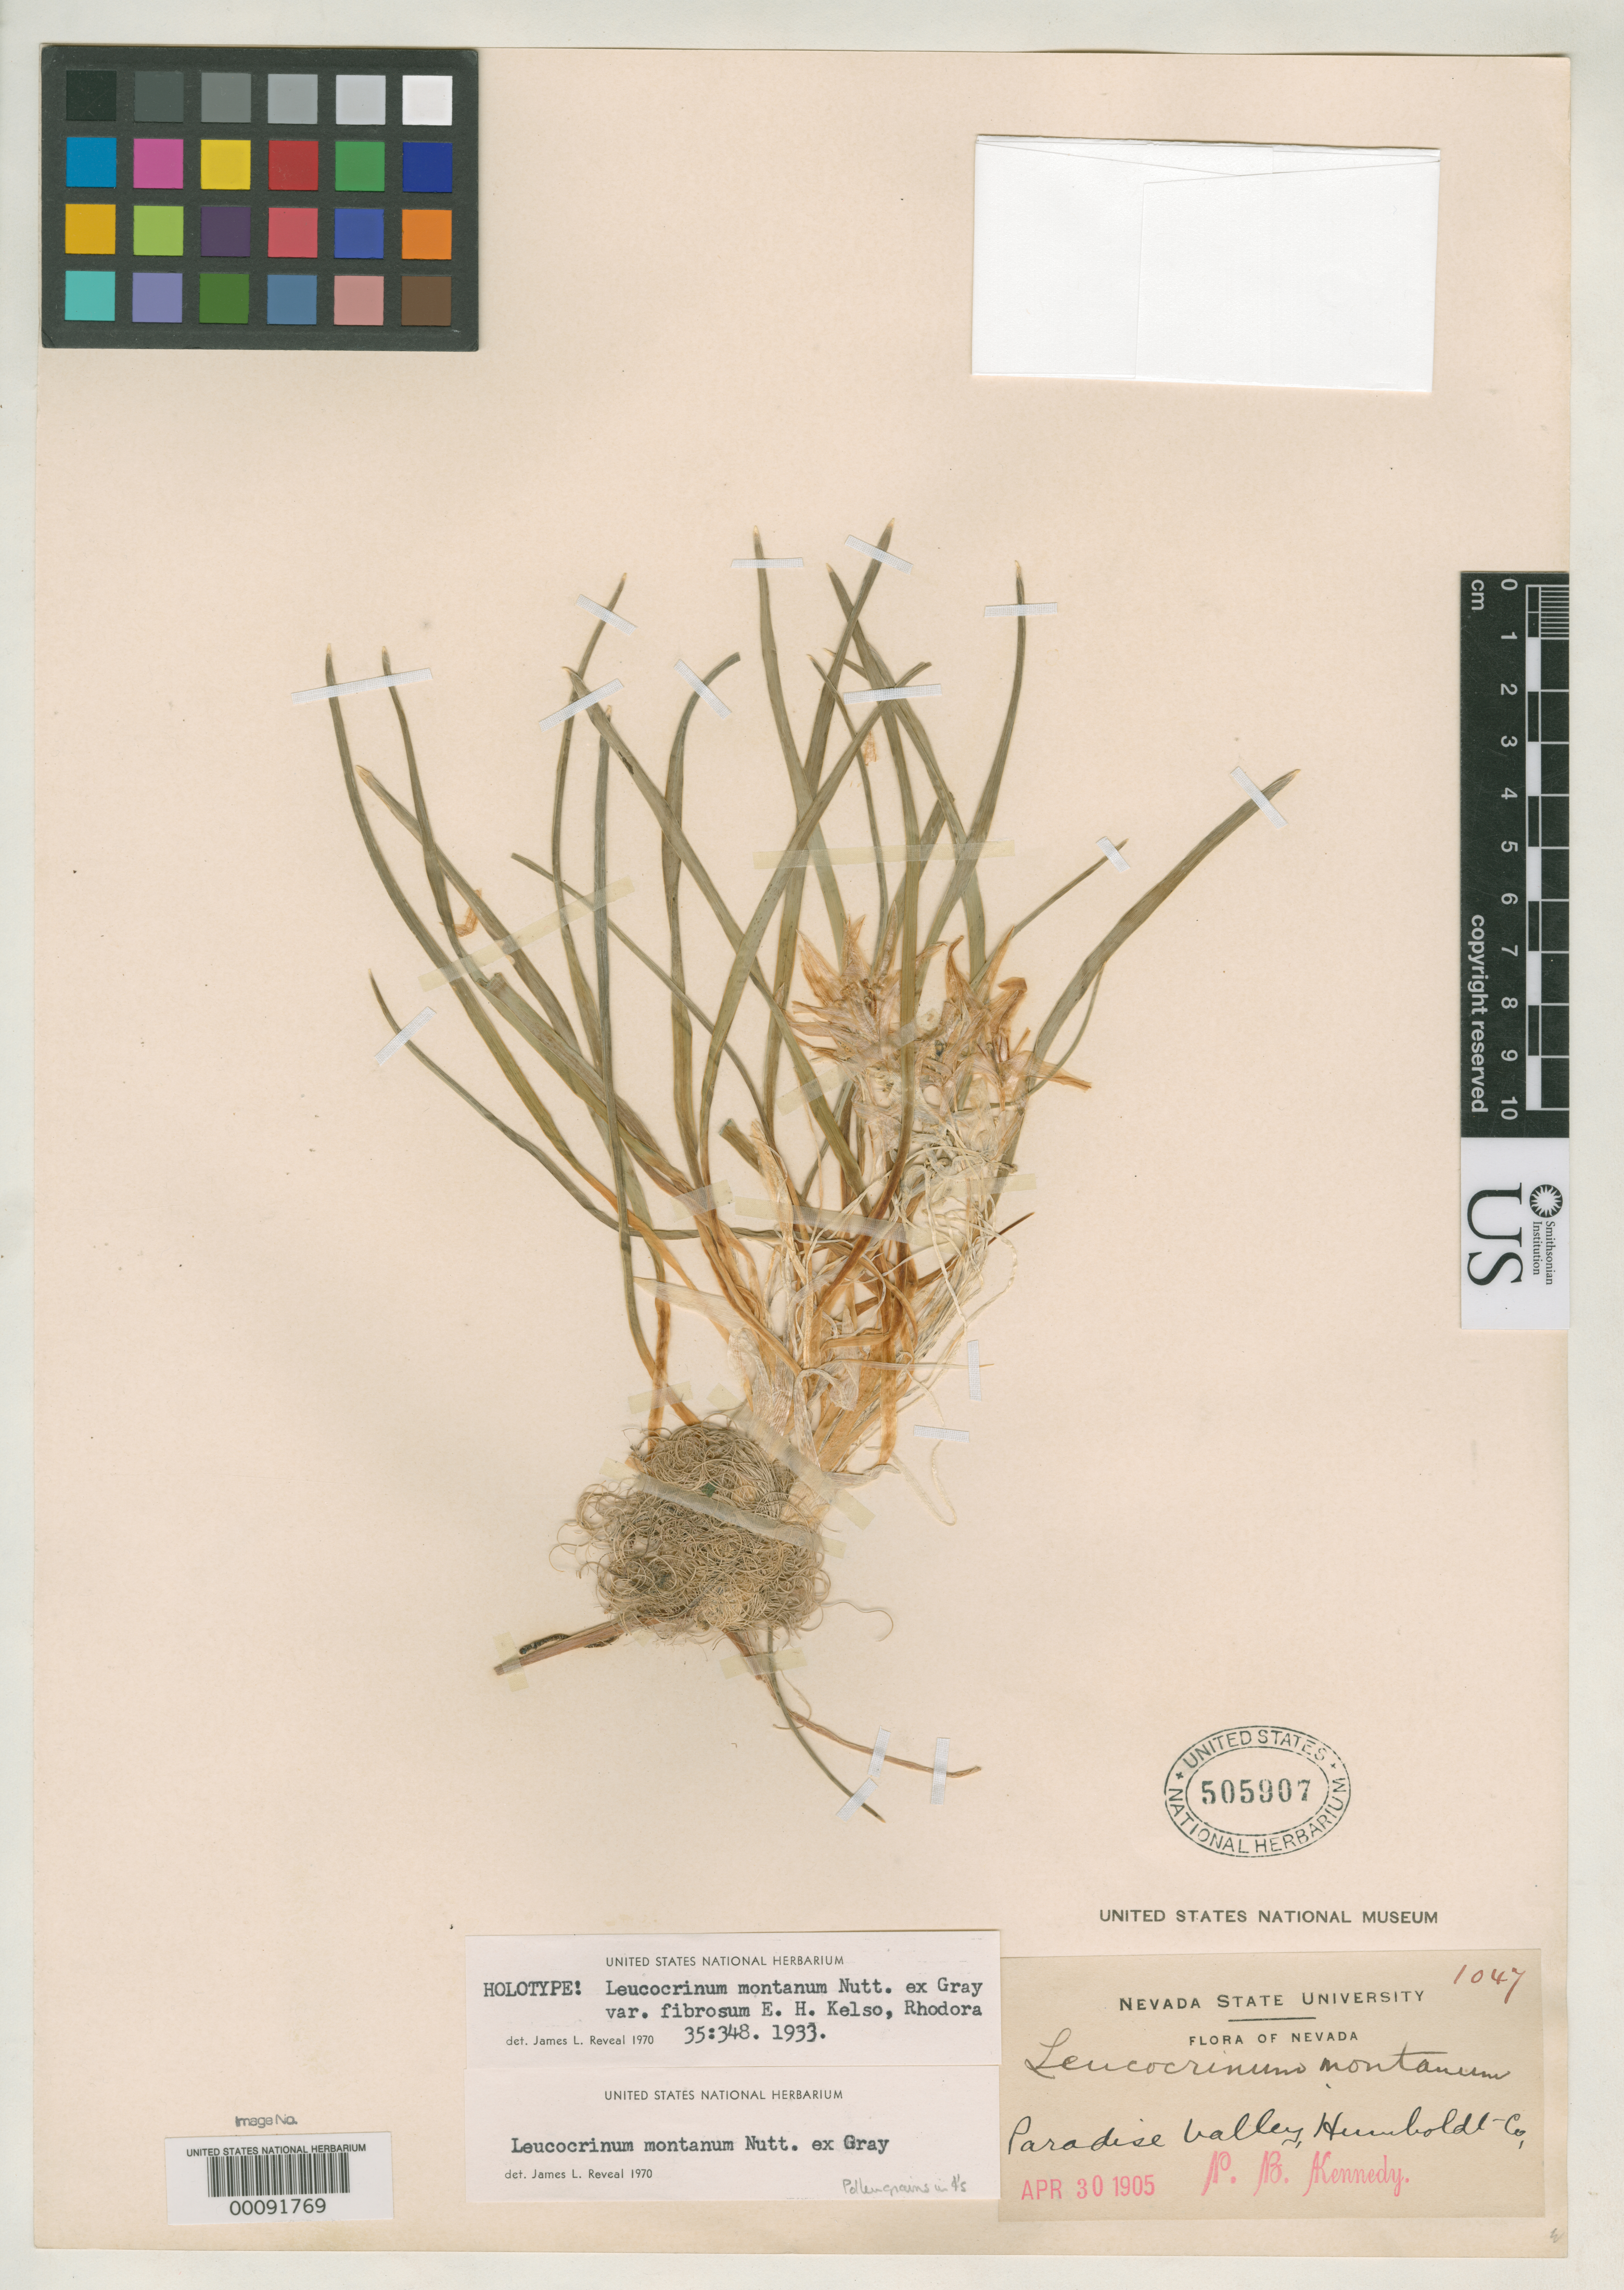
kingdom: Plantae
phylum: Tracheophyta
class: Liliopsida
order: Asparagales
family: Asparagaceae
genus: Leucocrinum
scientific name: Leucocrinum montanum var. fibrosum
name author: E.H. Kelso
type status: Holotype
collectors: P. B. Kennedy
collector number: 1047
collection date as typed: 30 Apr 1905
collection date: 1905-04-30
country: United States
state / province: Nevada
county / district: Humboldt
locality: Paradise Valley.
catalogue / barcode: US 505907